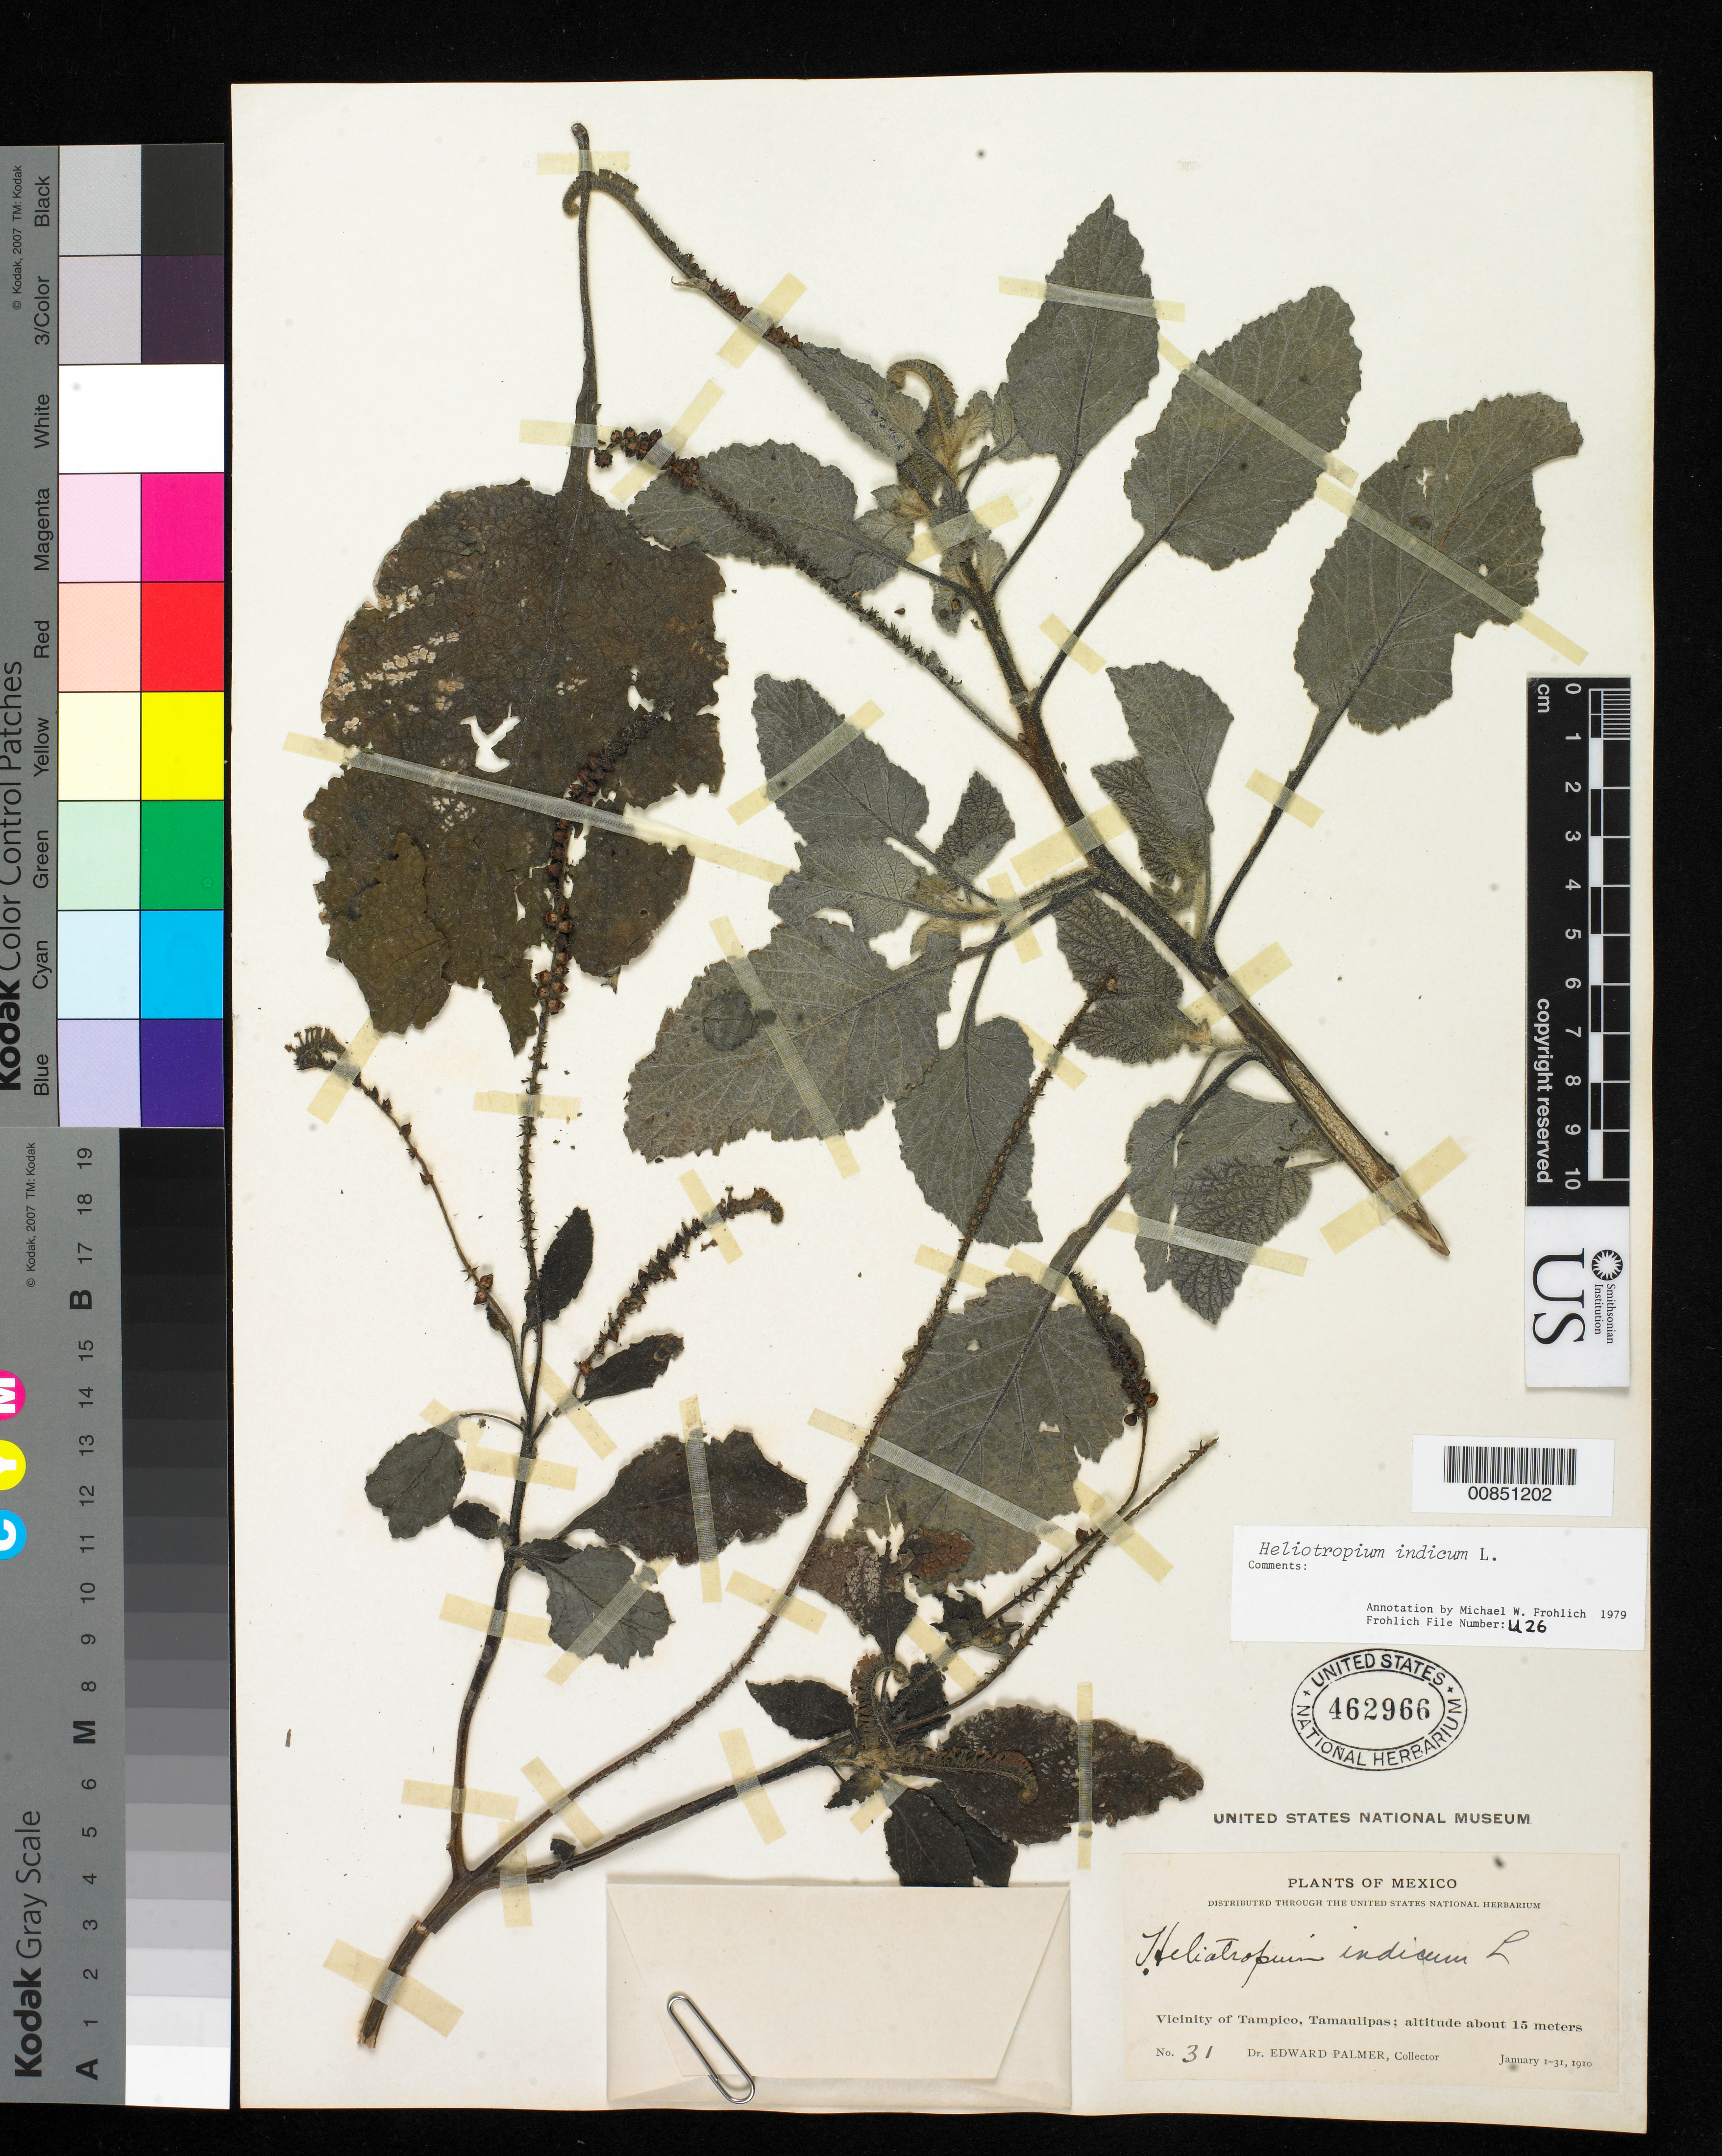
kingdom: Plantae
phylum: Tracheophyta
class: Magnoliopsida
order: Boraginales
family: Heliotropiaceae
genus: Heliotropium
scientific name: Heliotropium indicum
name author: L.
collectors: E. Palmer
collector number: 31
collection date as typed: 01 Jan 1910 to 31 Jan 1910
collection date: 1910-01-01/1910-01-31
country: Mexico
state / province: Tamaulipas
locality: Vicinity of Tampico, Tamaulipas.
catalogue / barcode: US 462966